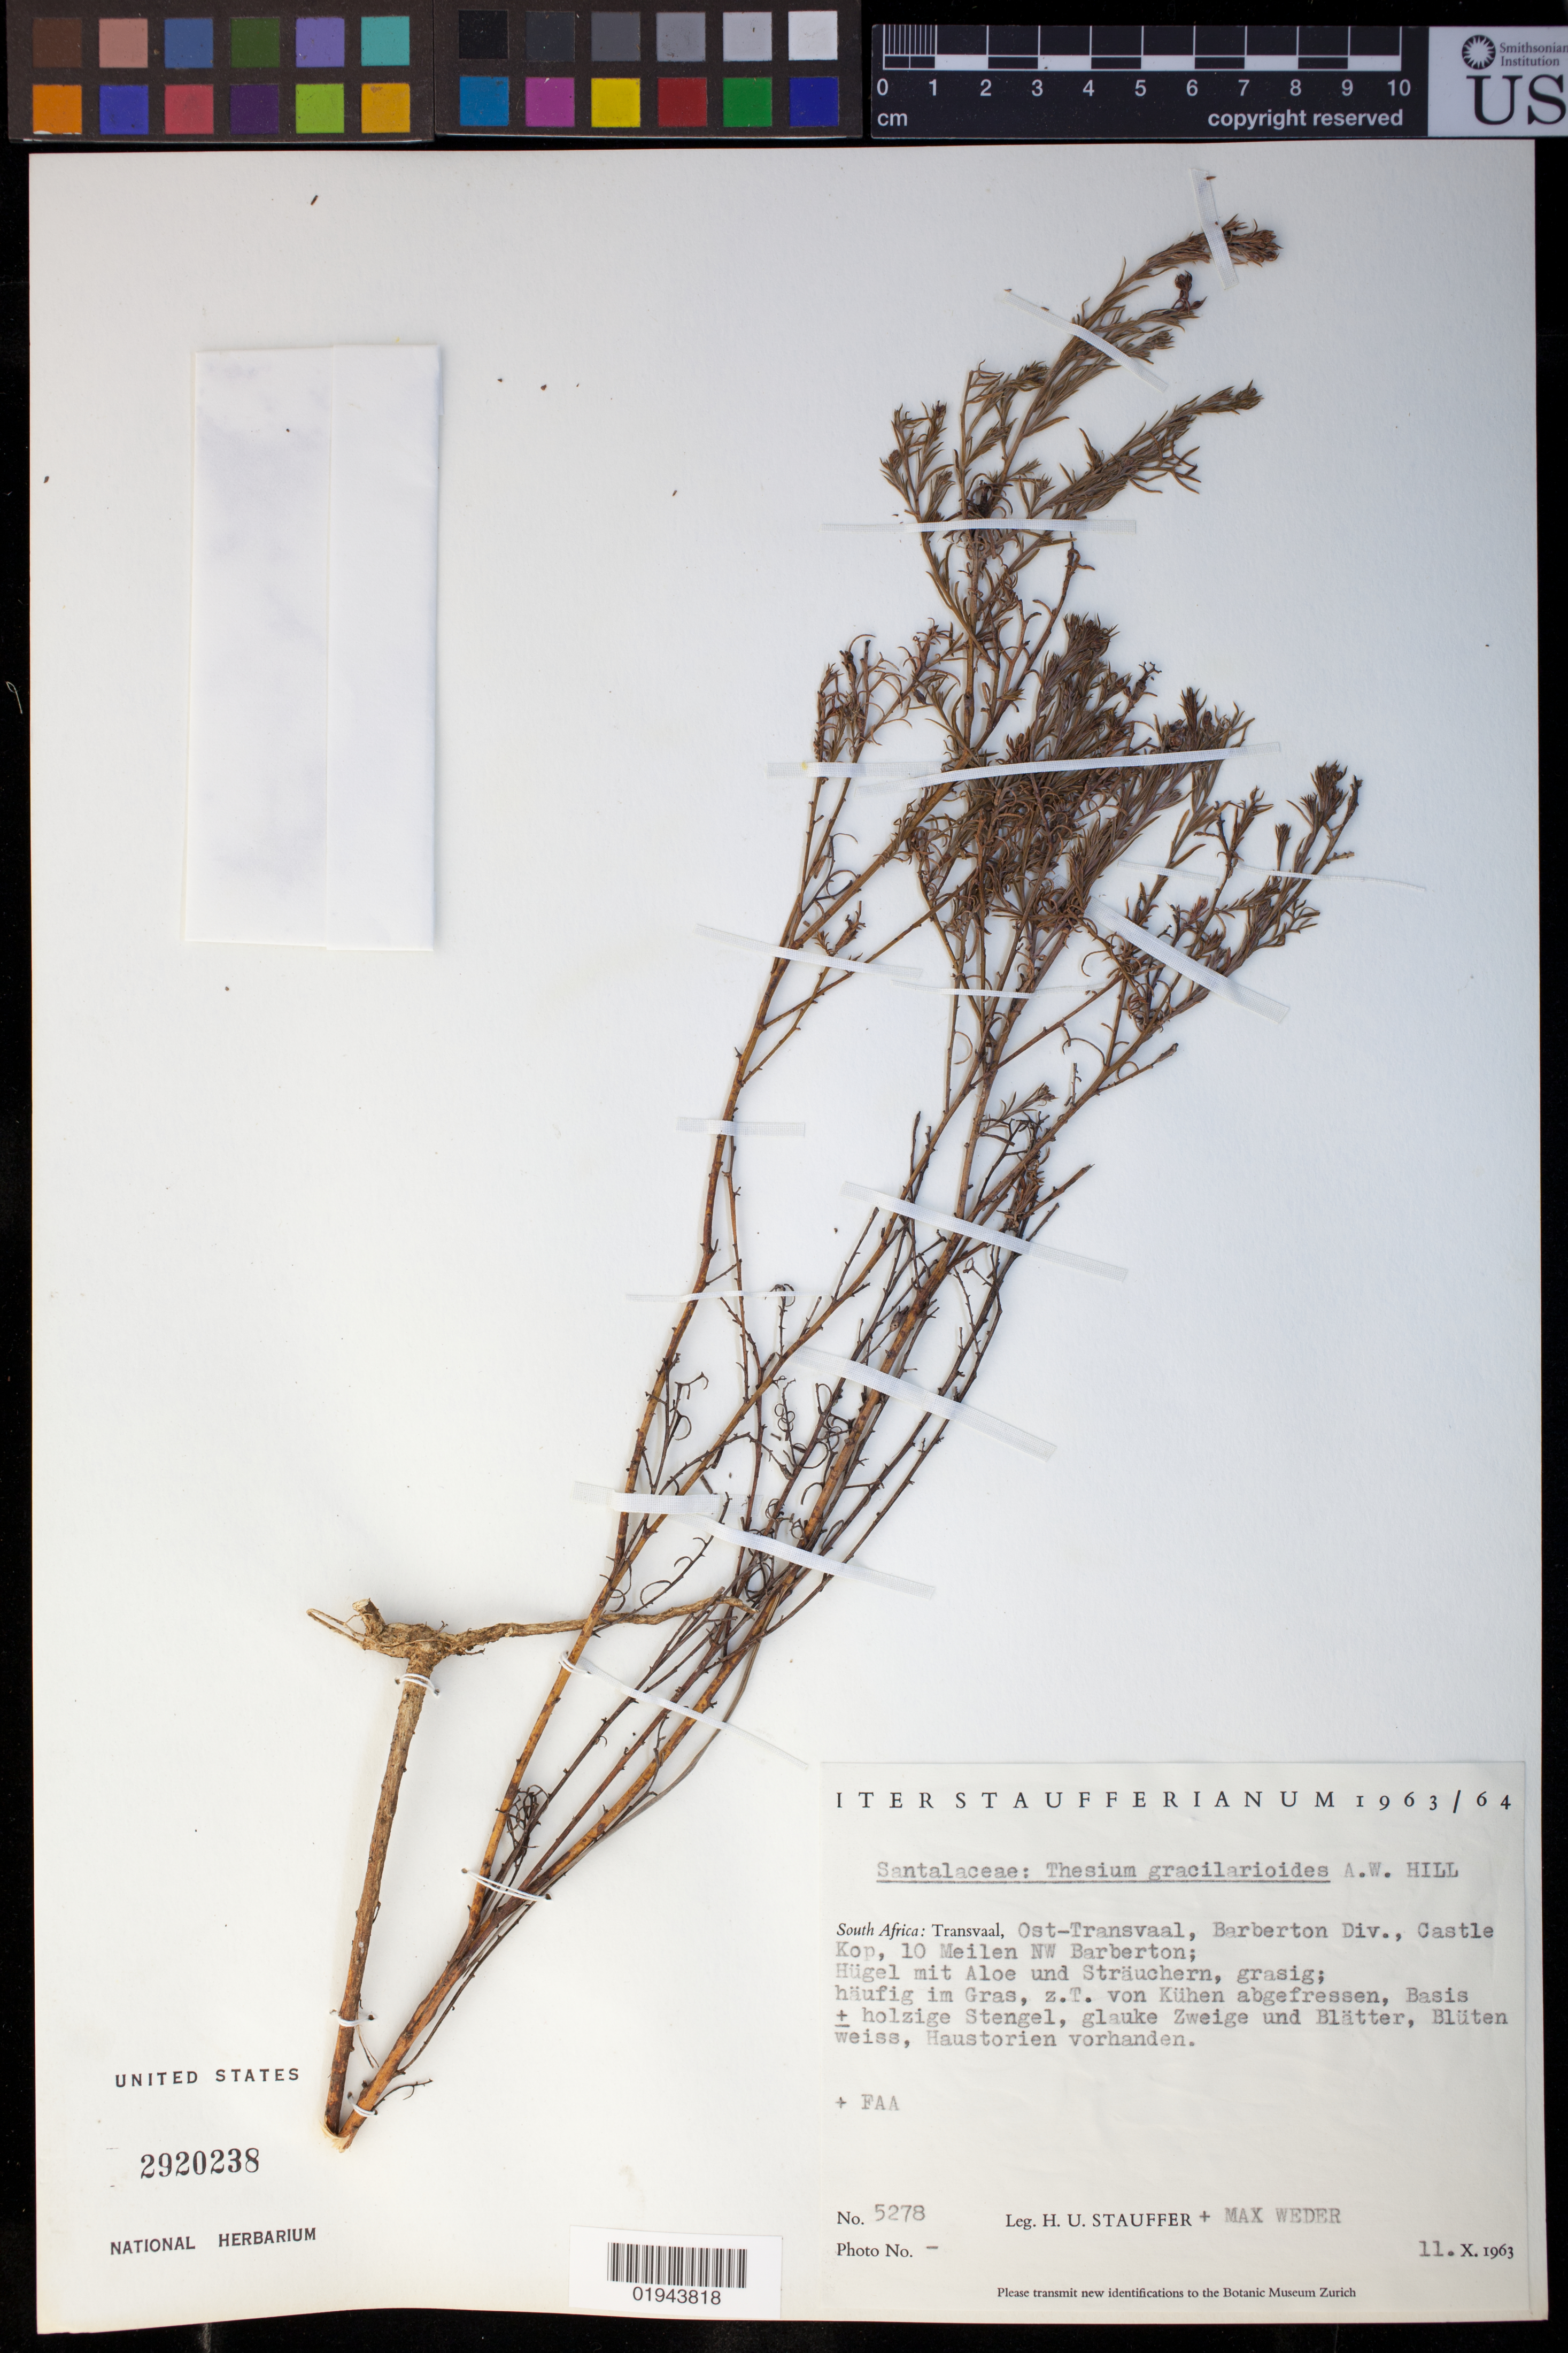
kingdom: Plantae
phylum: Tracheophyta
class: Magnoliopsida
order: Santalales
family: Thesiaceae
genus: Thesium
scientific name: Thesium gracilarioides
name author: A.W. Hill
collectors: H. U. Stauffer & M. Weder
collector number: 5278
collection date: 1963-10-11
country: South Africa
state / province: Mpumalanga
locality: Ost-Transvaal, Barberton Div. Castle Kop, 10 Meilen NW Barberton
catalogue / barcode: US 2920238